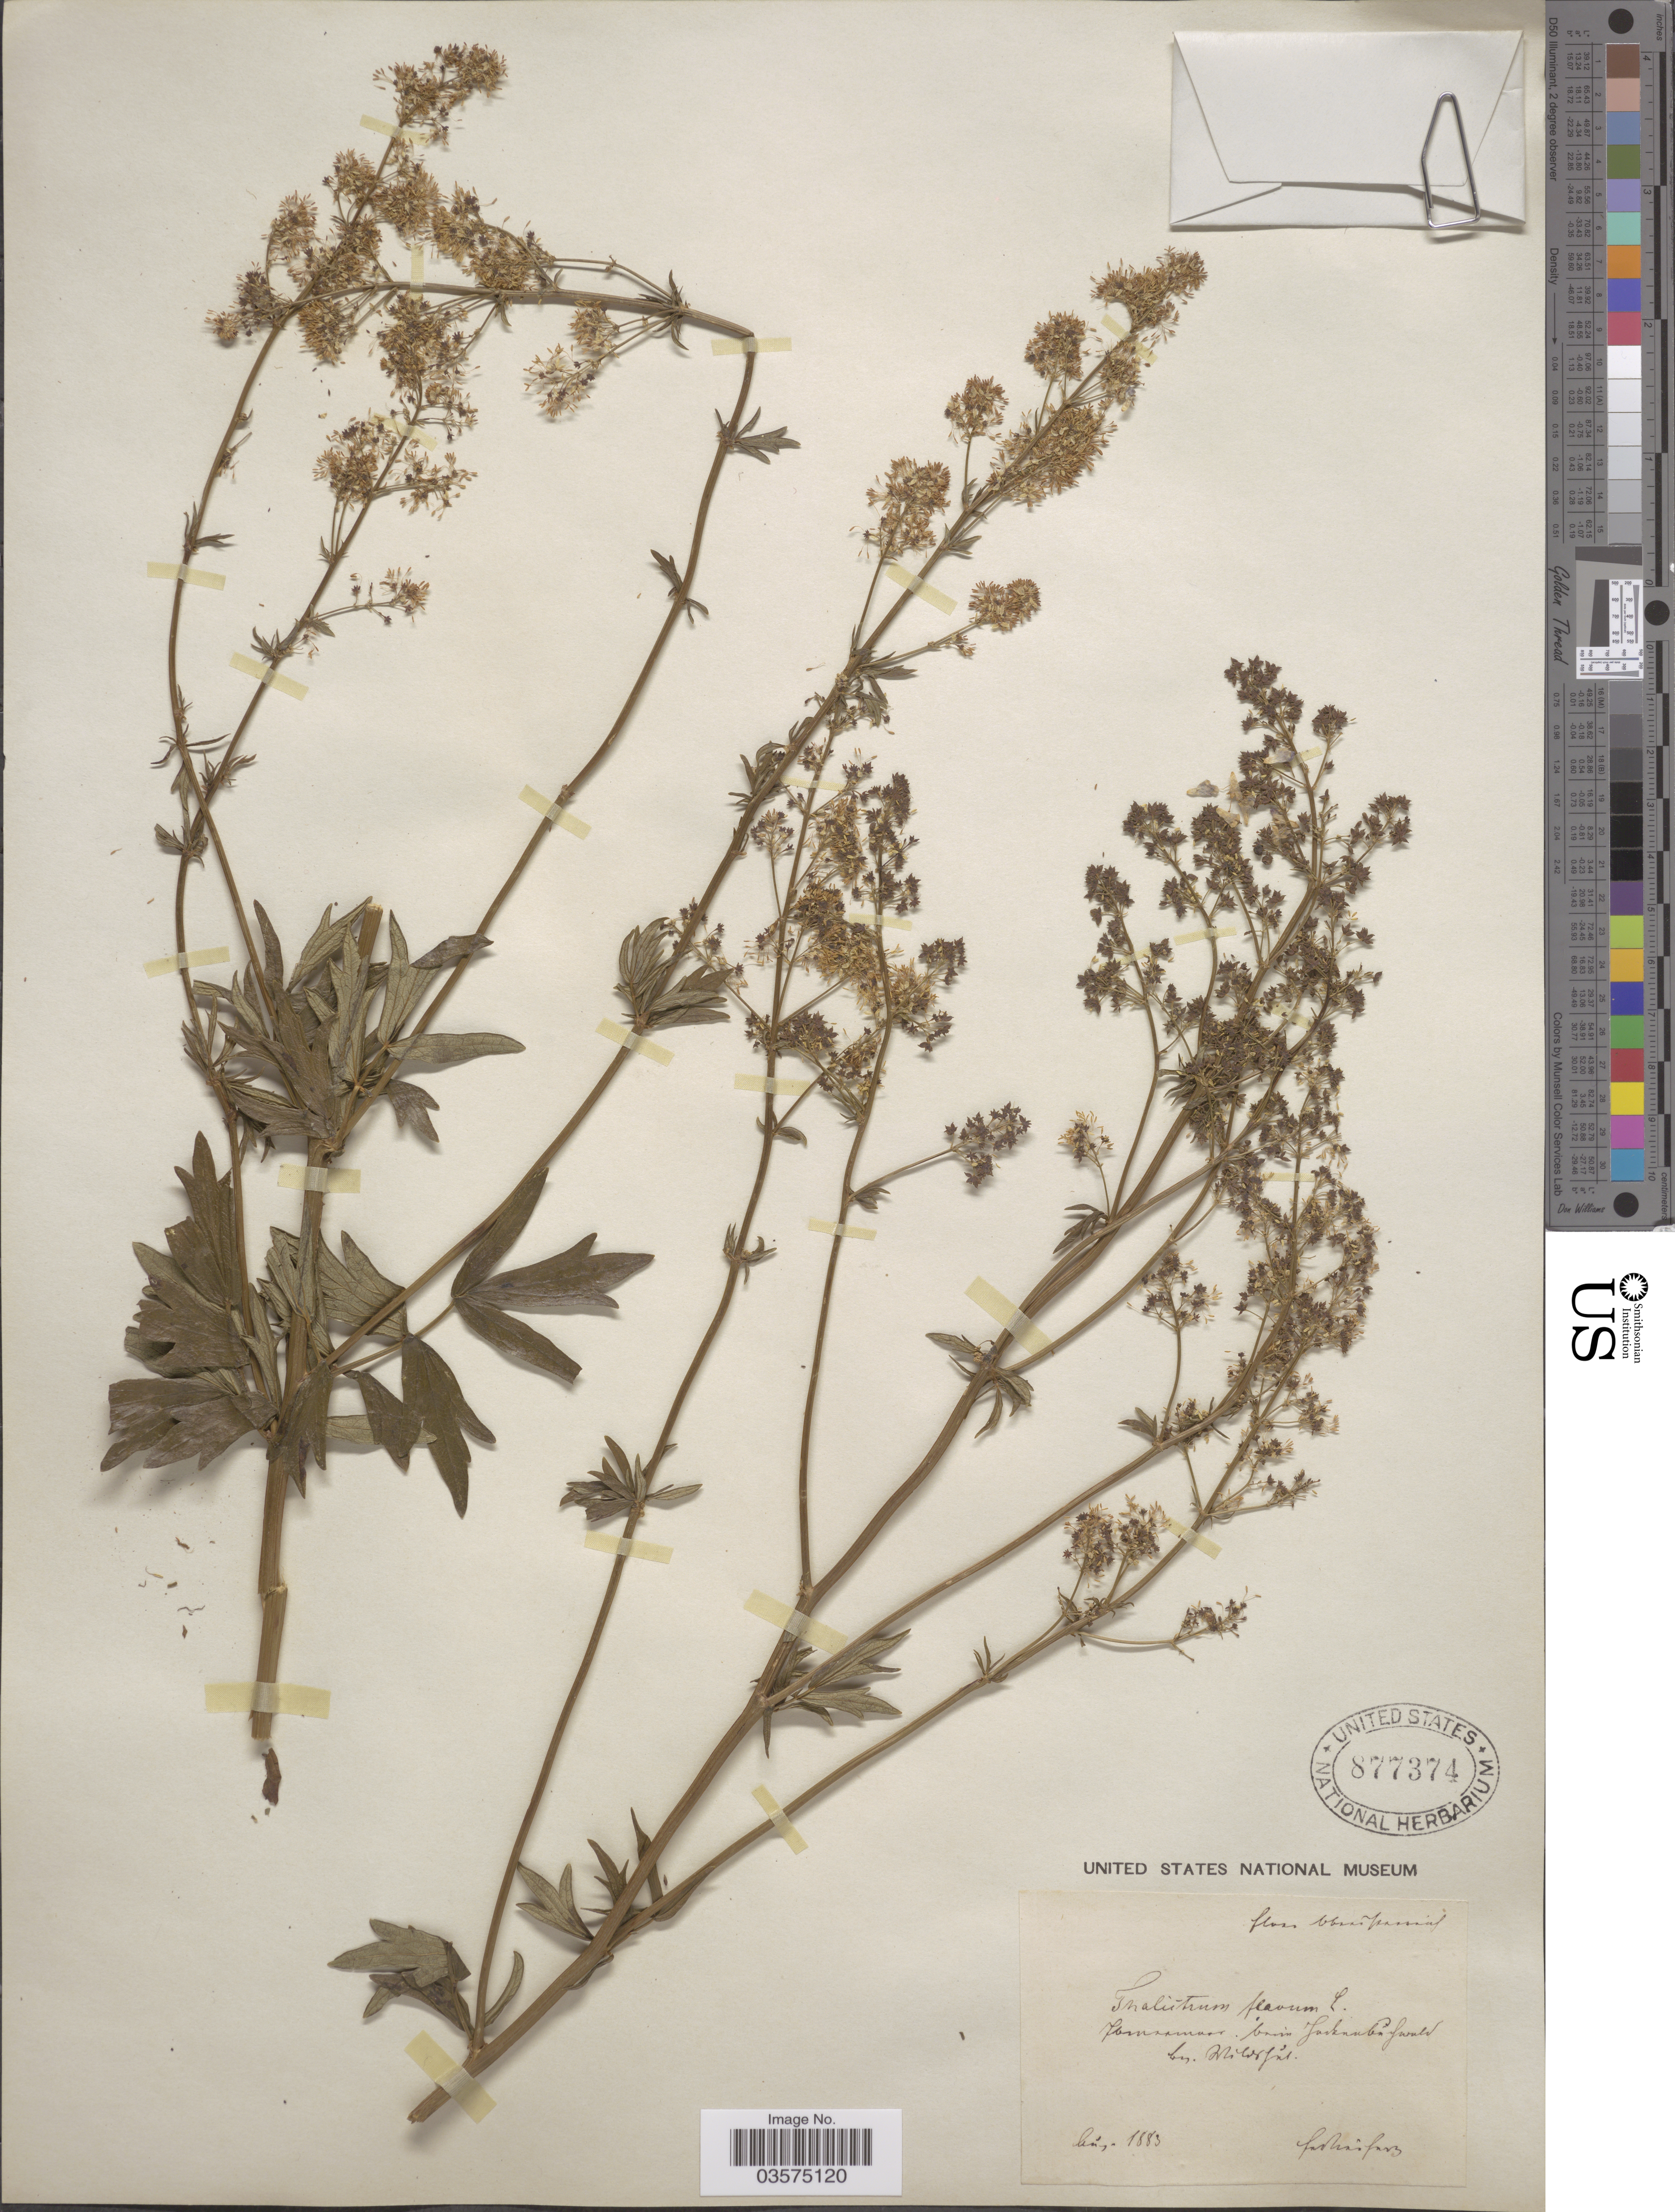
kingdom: Plantae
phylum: Tracheophyta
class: Magnoliopsida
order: Ranunculales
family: Ranunculaceae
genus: Thalictrum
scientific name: Thalictrum flavum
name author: L.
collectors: F. Vierhapper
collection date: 1883-08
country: Austria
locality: Flora Oberösterreich, Ibmermoor beim Hackenbuchwald, Bez. Wildshut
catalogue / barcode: US 877374